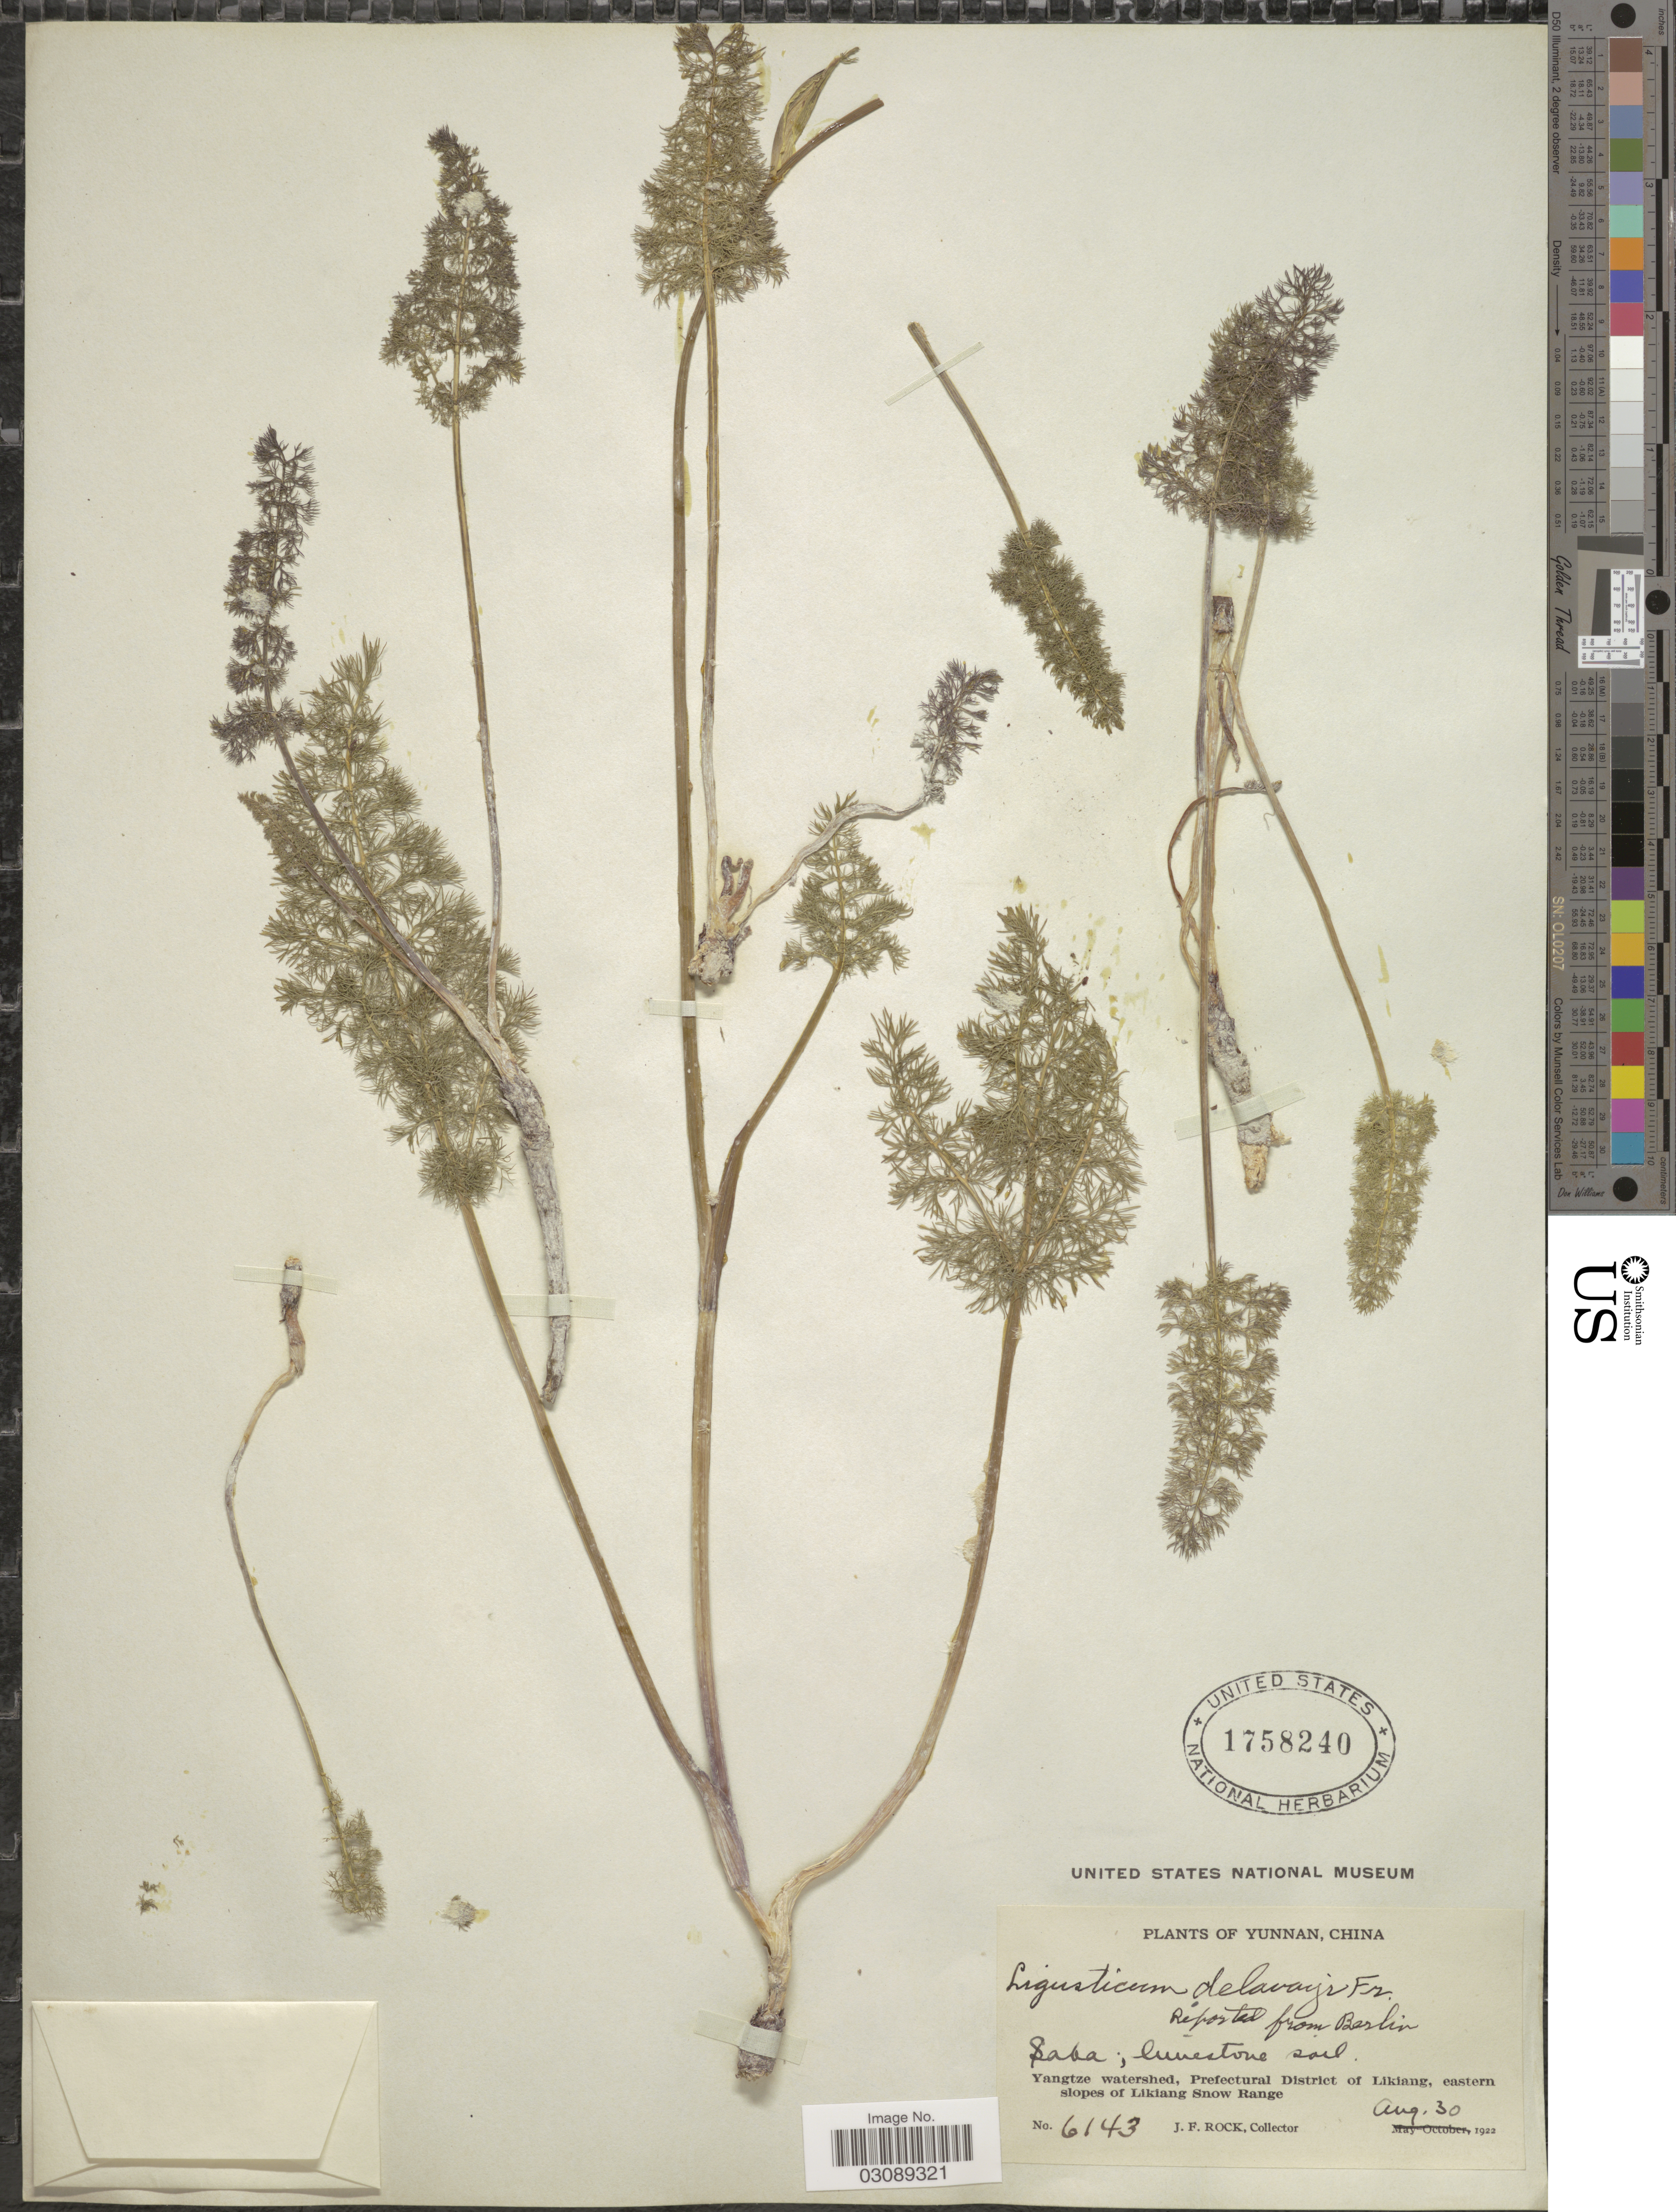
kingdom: Plantae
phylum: Tracheophyta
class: Magnoliopsida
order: Apiales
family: Apiaceae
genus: Ligusticum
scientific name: Ligusticum delavayi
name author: Franch.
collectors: J. Rock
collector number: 6143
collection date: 1922-08-30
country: China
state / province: Yunnan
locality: Saba. Yangtze watershed, Prefectural District of Likiang, eastern slopes of Likiang, Snow Range.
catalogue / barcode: US 1758240